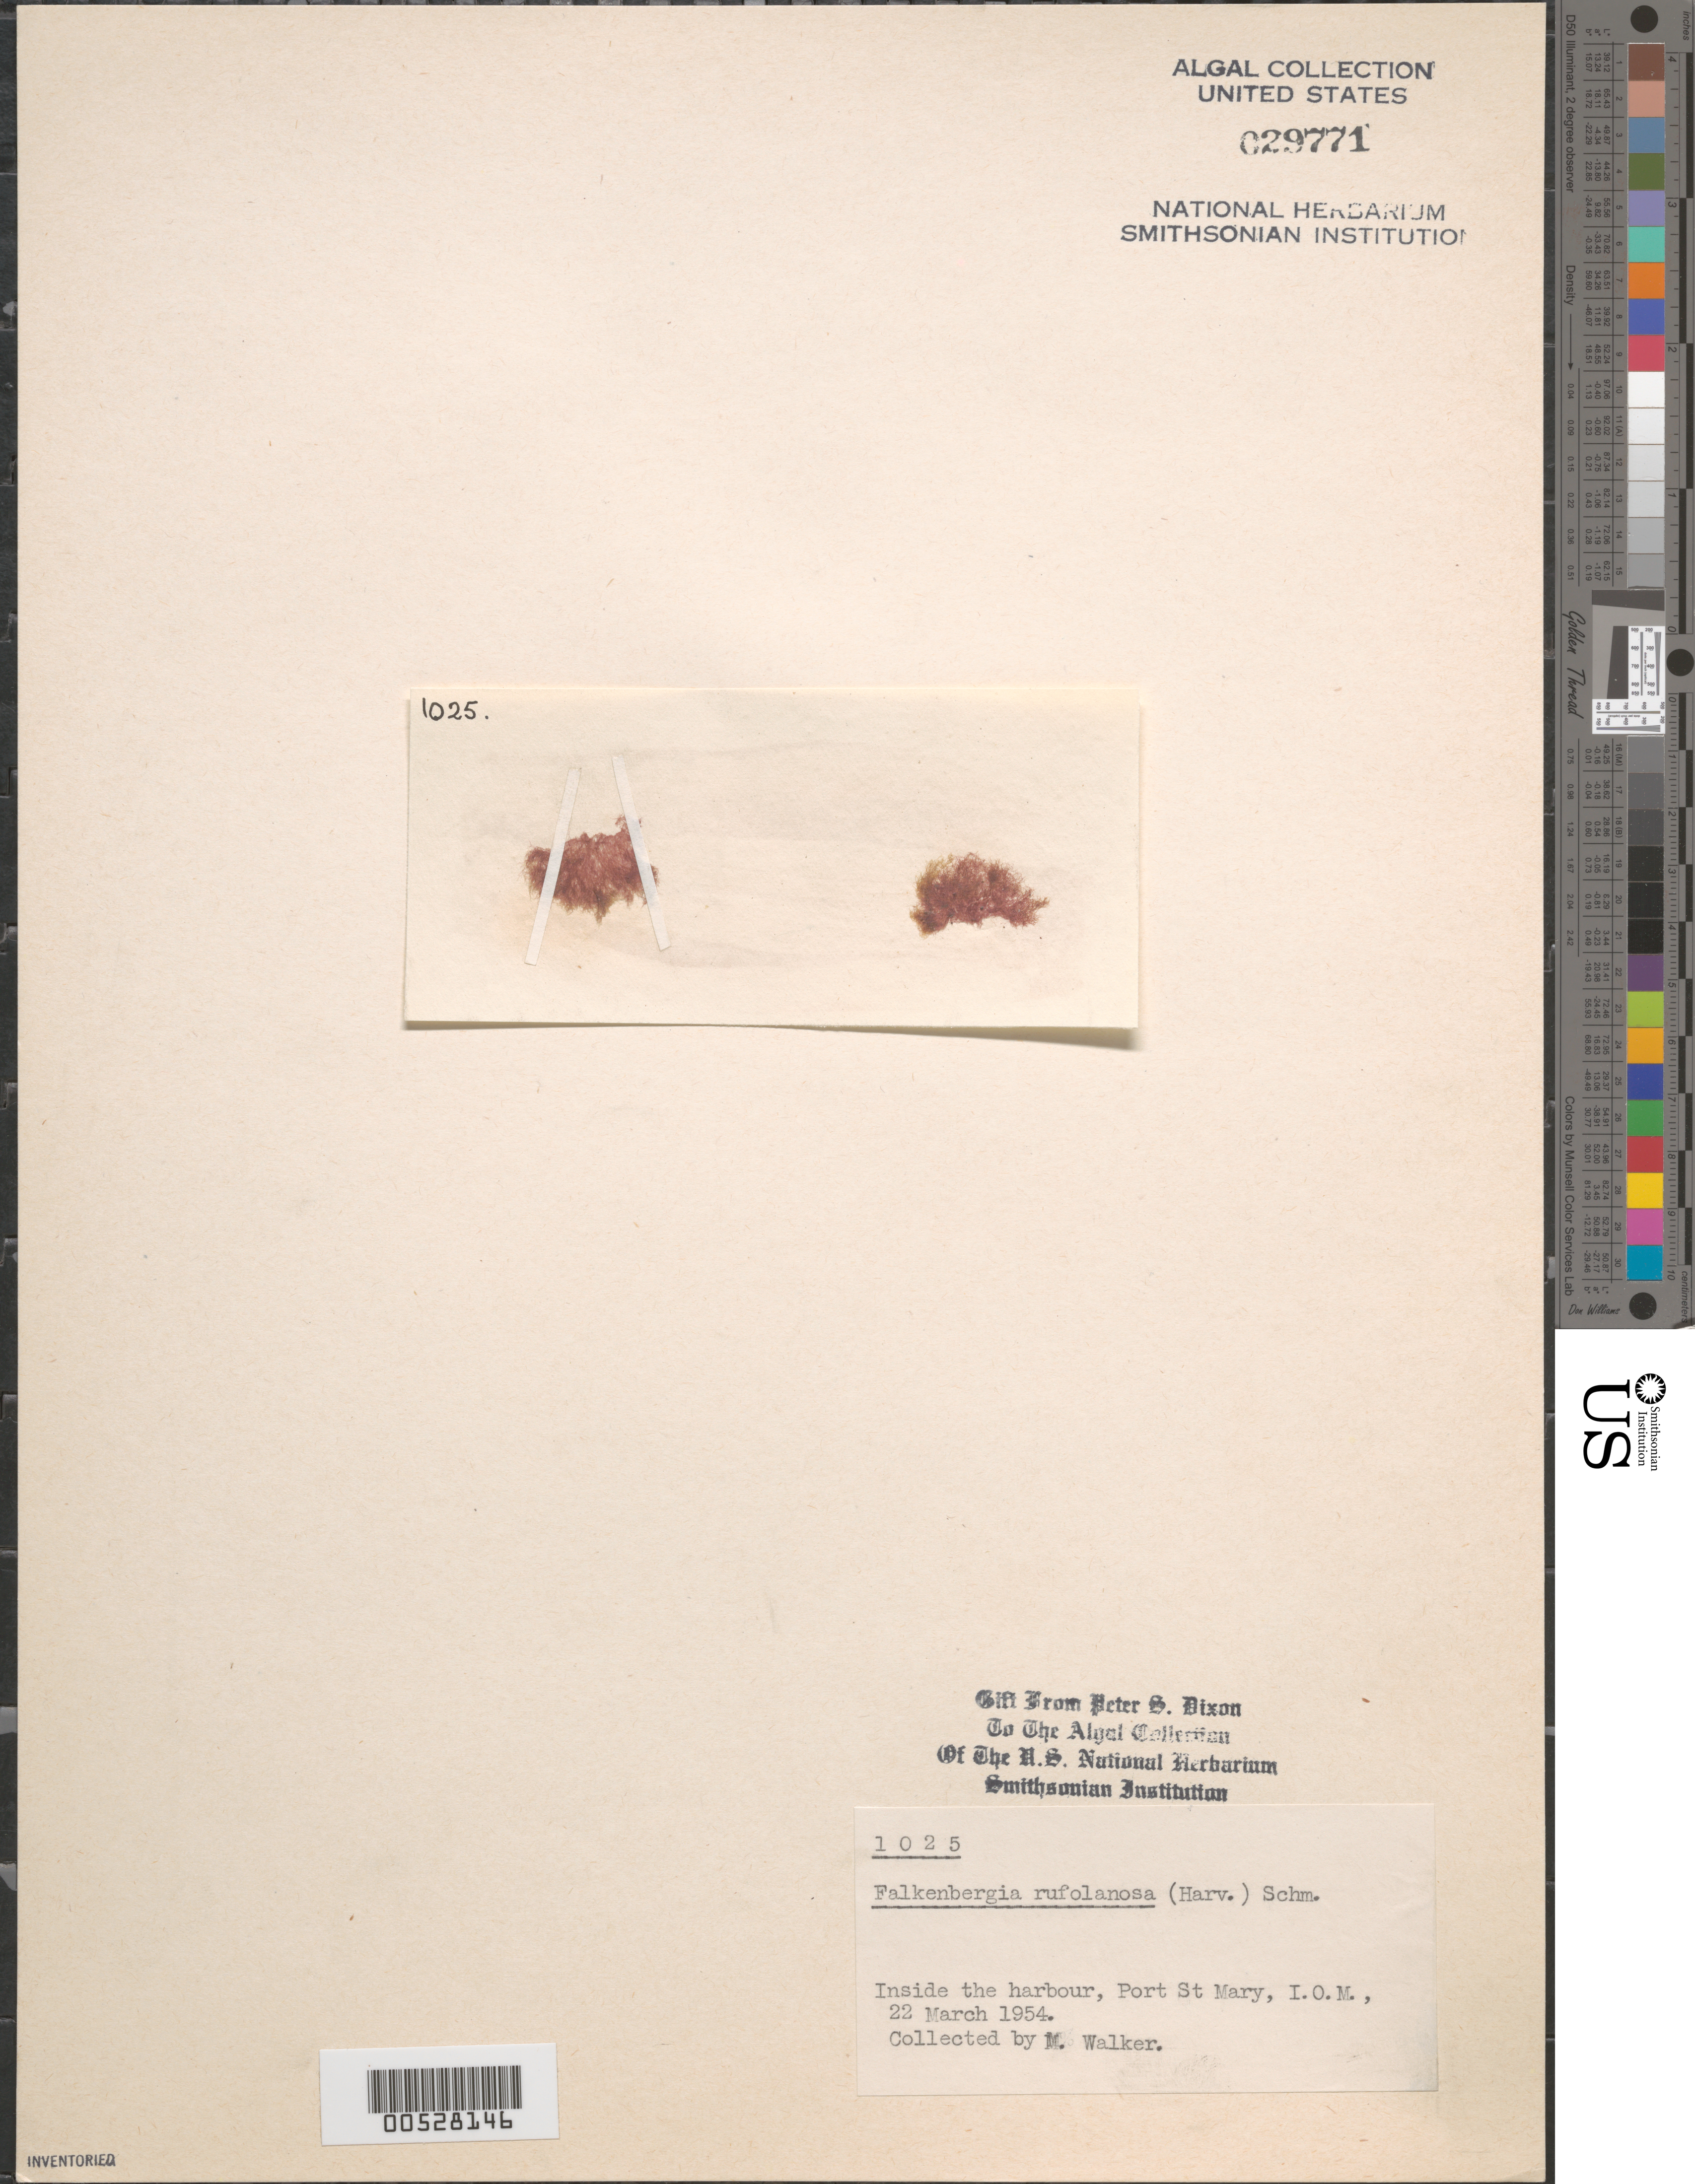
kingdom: Plantae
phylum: Rhodophyta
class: Florideophyceae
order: Bonnemaisoniales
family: Bonnemaisoniaceae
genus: Asparagopsis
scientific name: Asparagopsis armata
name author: Harv.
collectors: M. Walker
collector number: PSD 1025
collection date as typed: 22 Mar 1954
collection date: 1954-03-22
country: United Kingdom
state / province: England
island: Isle of Man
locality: Port St. Mary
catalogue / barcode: US 29771